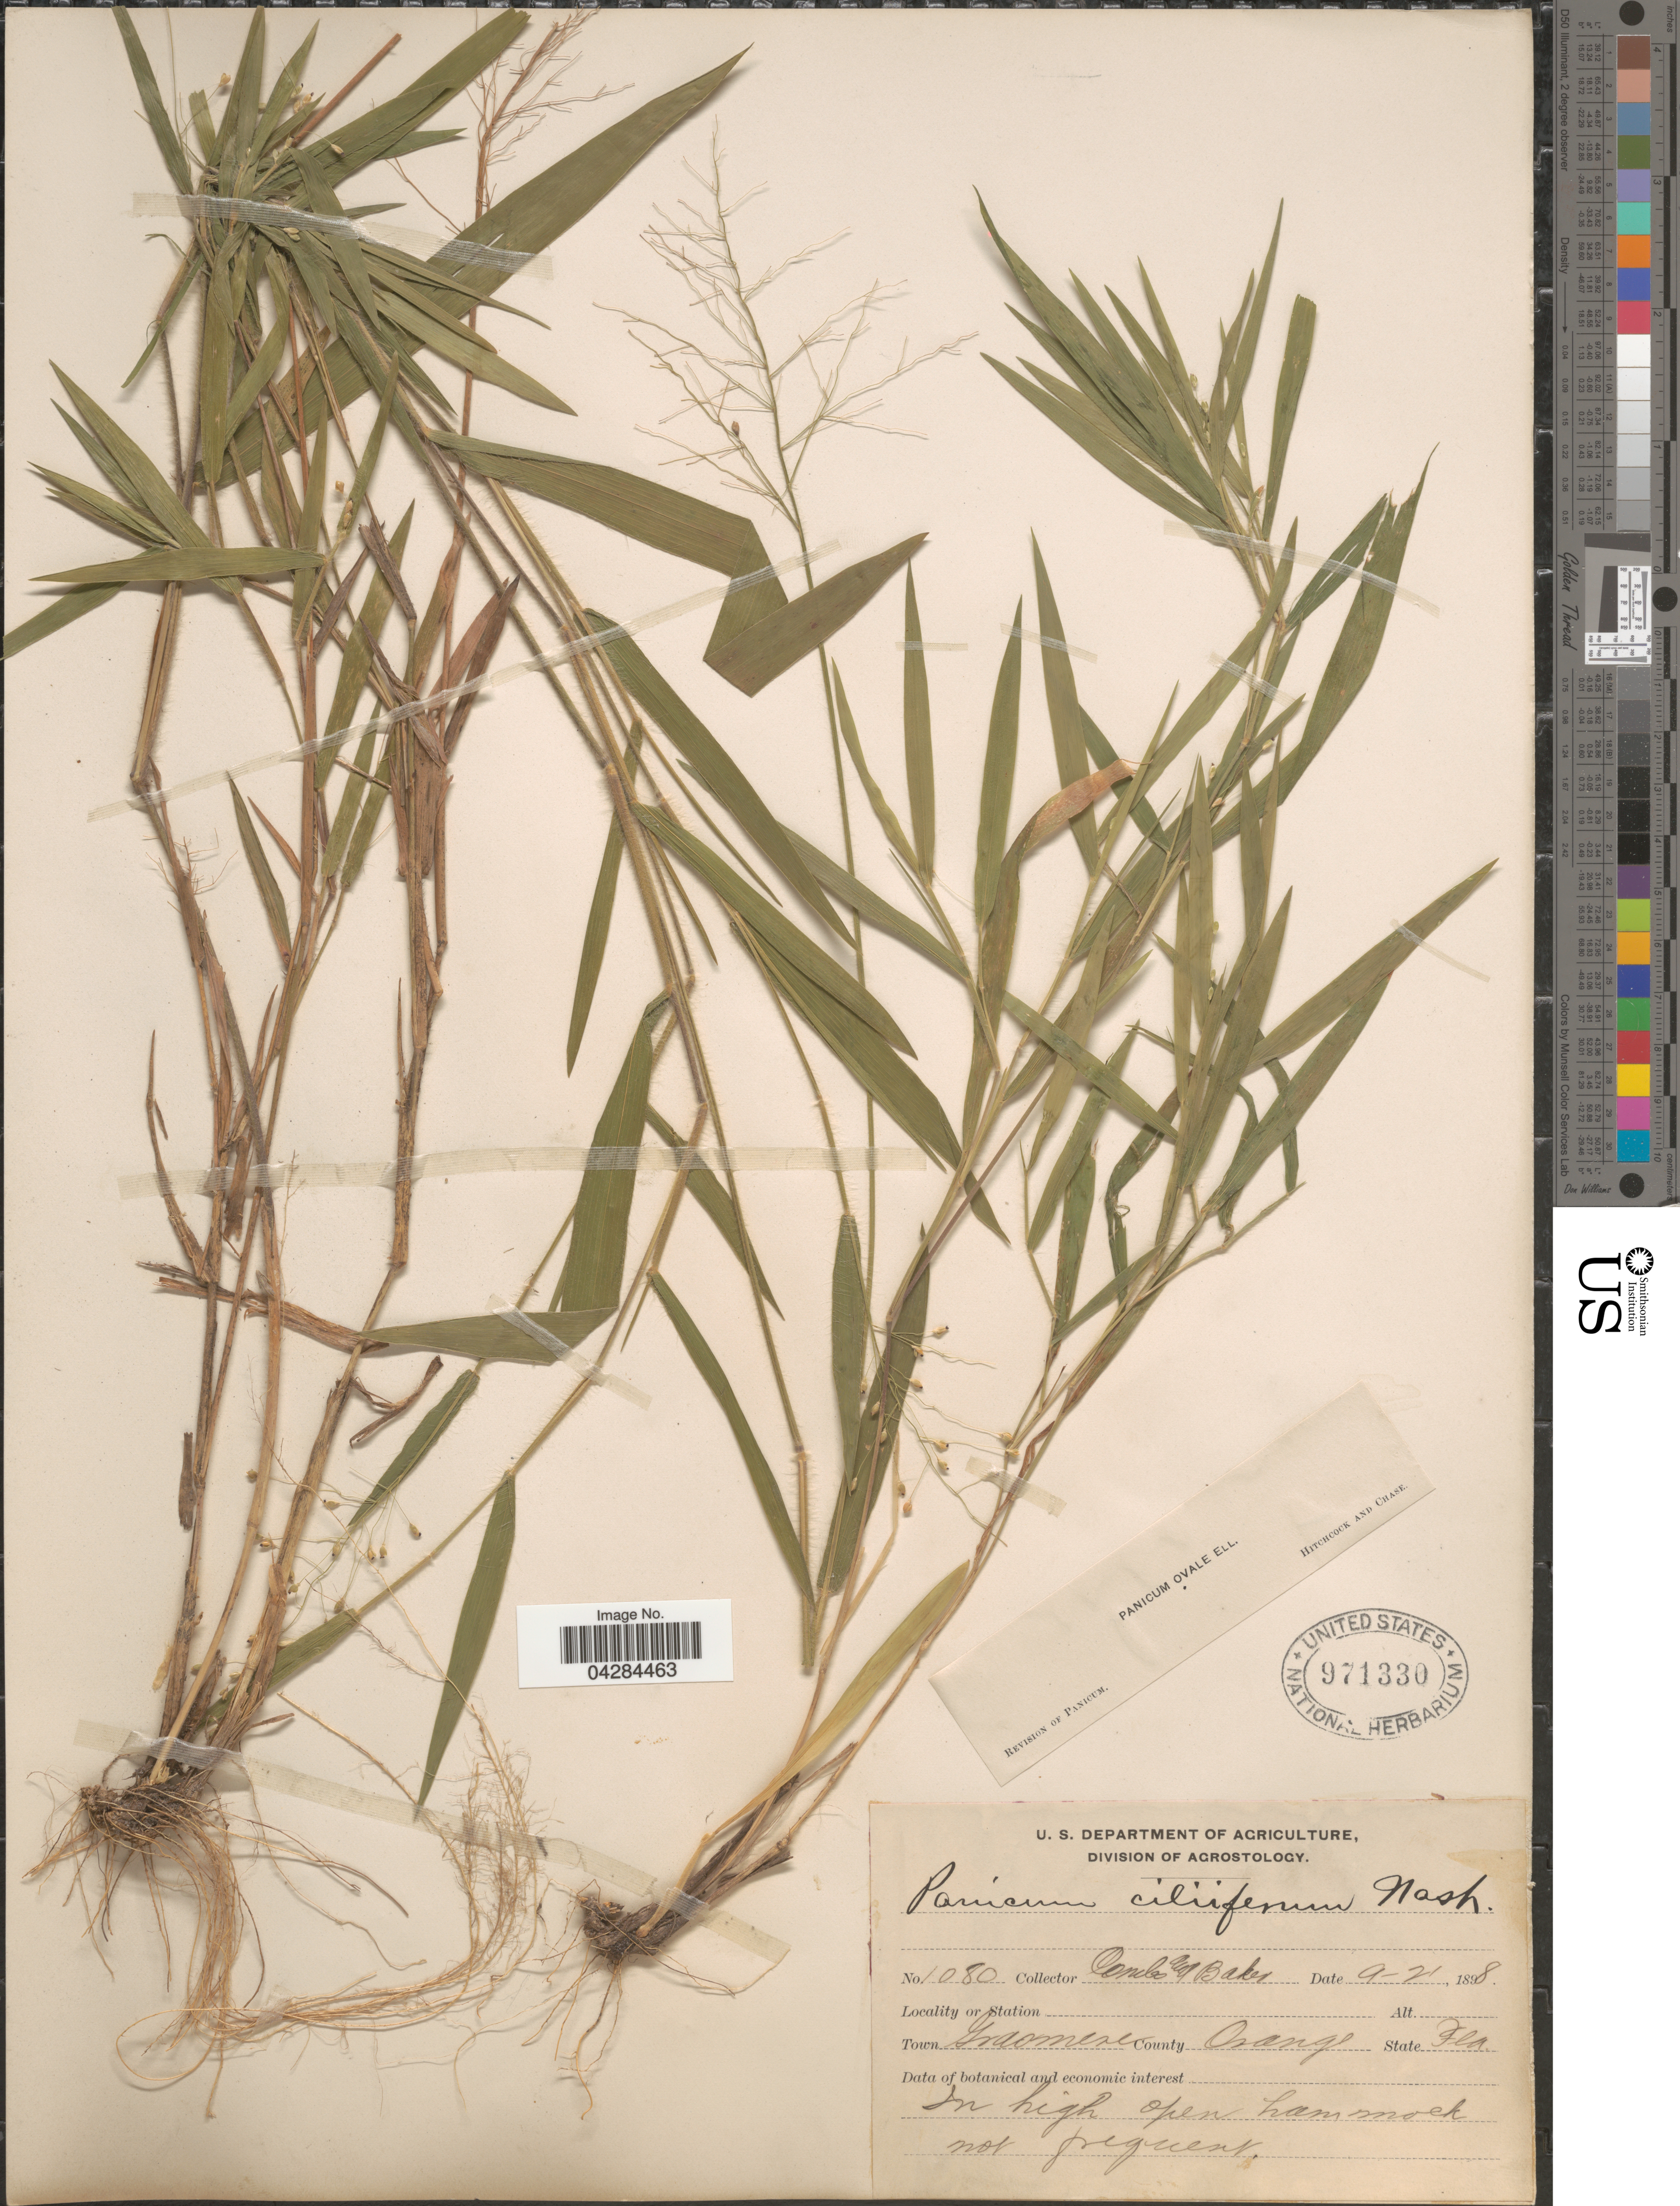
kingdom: Plantae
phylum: Tracheophyta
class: Liliopsida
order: Poales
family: Poaceae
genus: Dichanthelium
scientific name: Dichanthelium ovale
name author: (Elliott) Gould & C.A. Clark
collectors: -. Combs & -- Baker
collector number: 1080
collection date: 1898-09-21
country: United States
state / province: Florida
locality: Town Grasmere. County Orange.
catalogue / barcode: US 971330